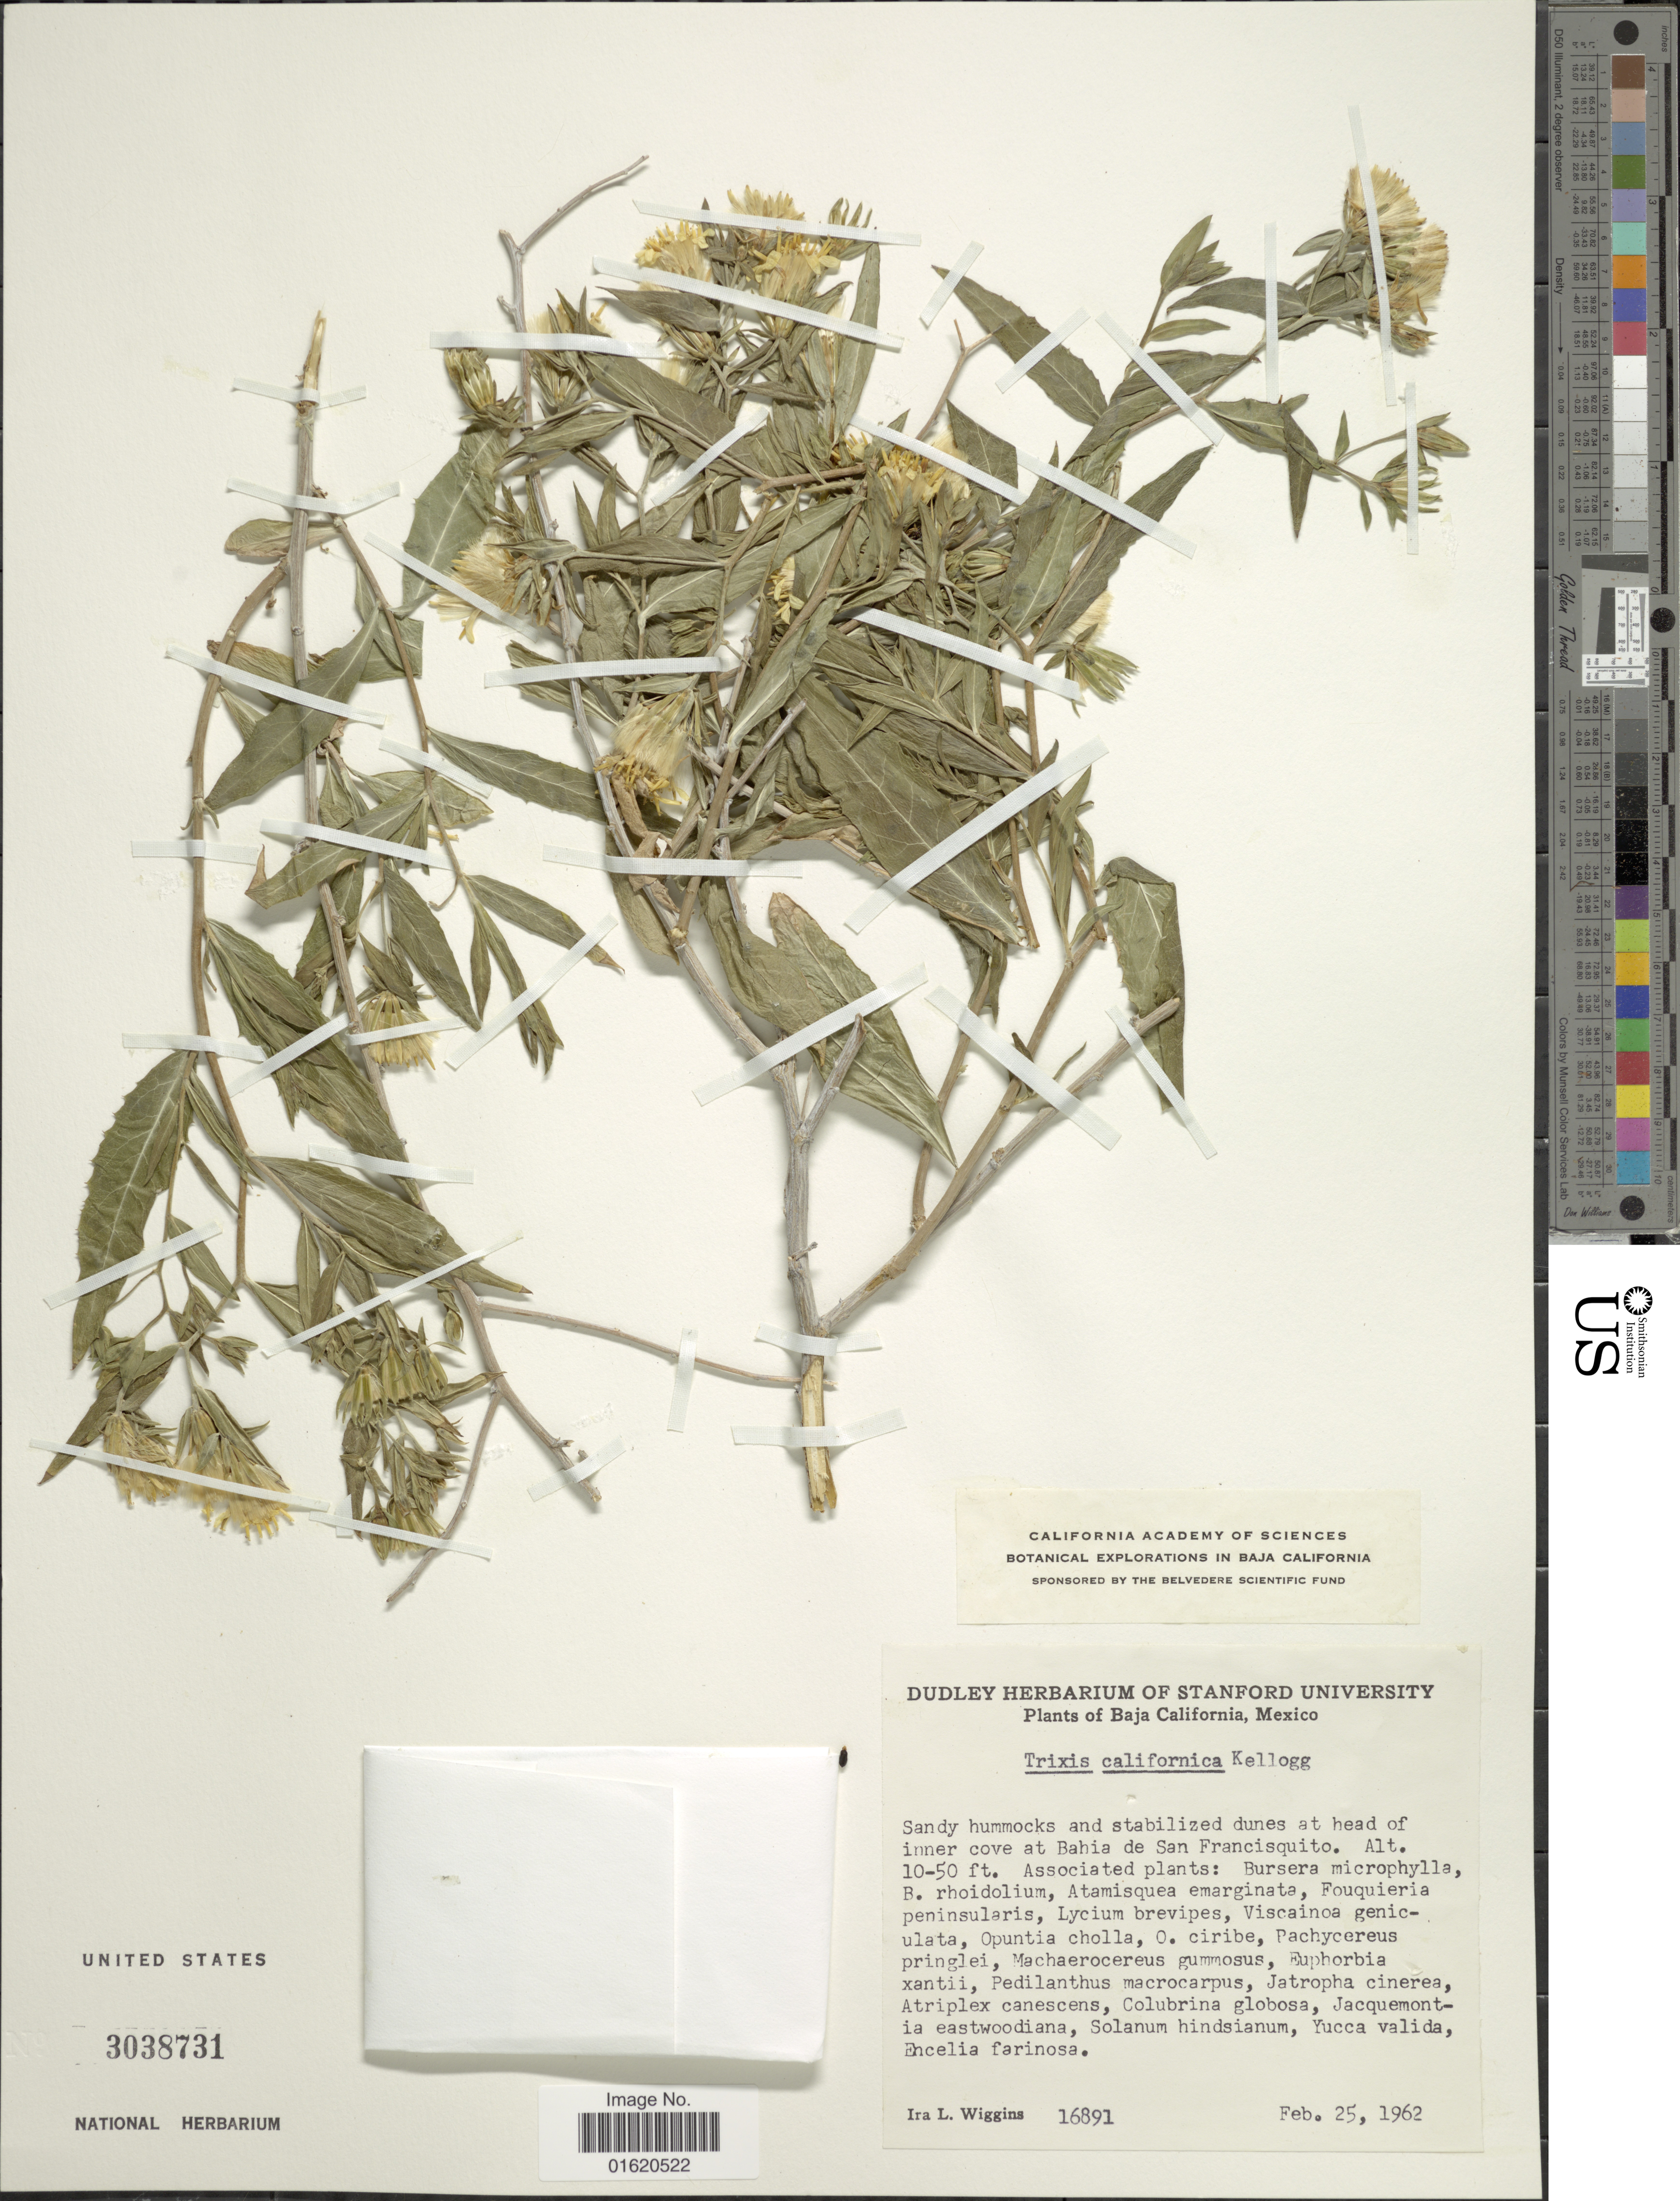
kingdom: Plantae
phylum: Tracheophyta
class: Magnoliopsida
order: Asterales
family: Asteraceae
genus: Trixis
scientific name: Trixis californica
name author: Kellogg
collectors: I. L. Wiggins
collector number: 16891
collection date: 1962-02-25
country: Mexico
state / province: Baja California Norte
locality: Sandy hummocks and stabilized dunes at head of inner cover at Bahia de San Francisquito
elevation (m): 3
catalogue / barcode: US 3038731